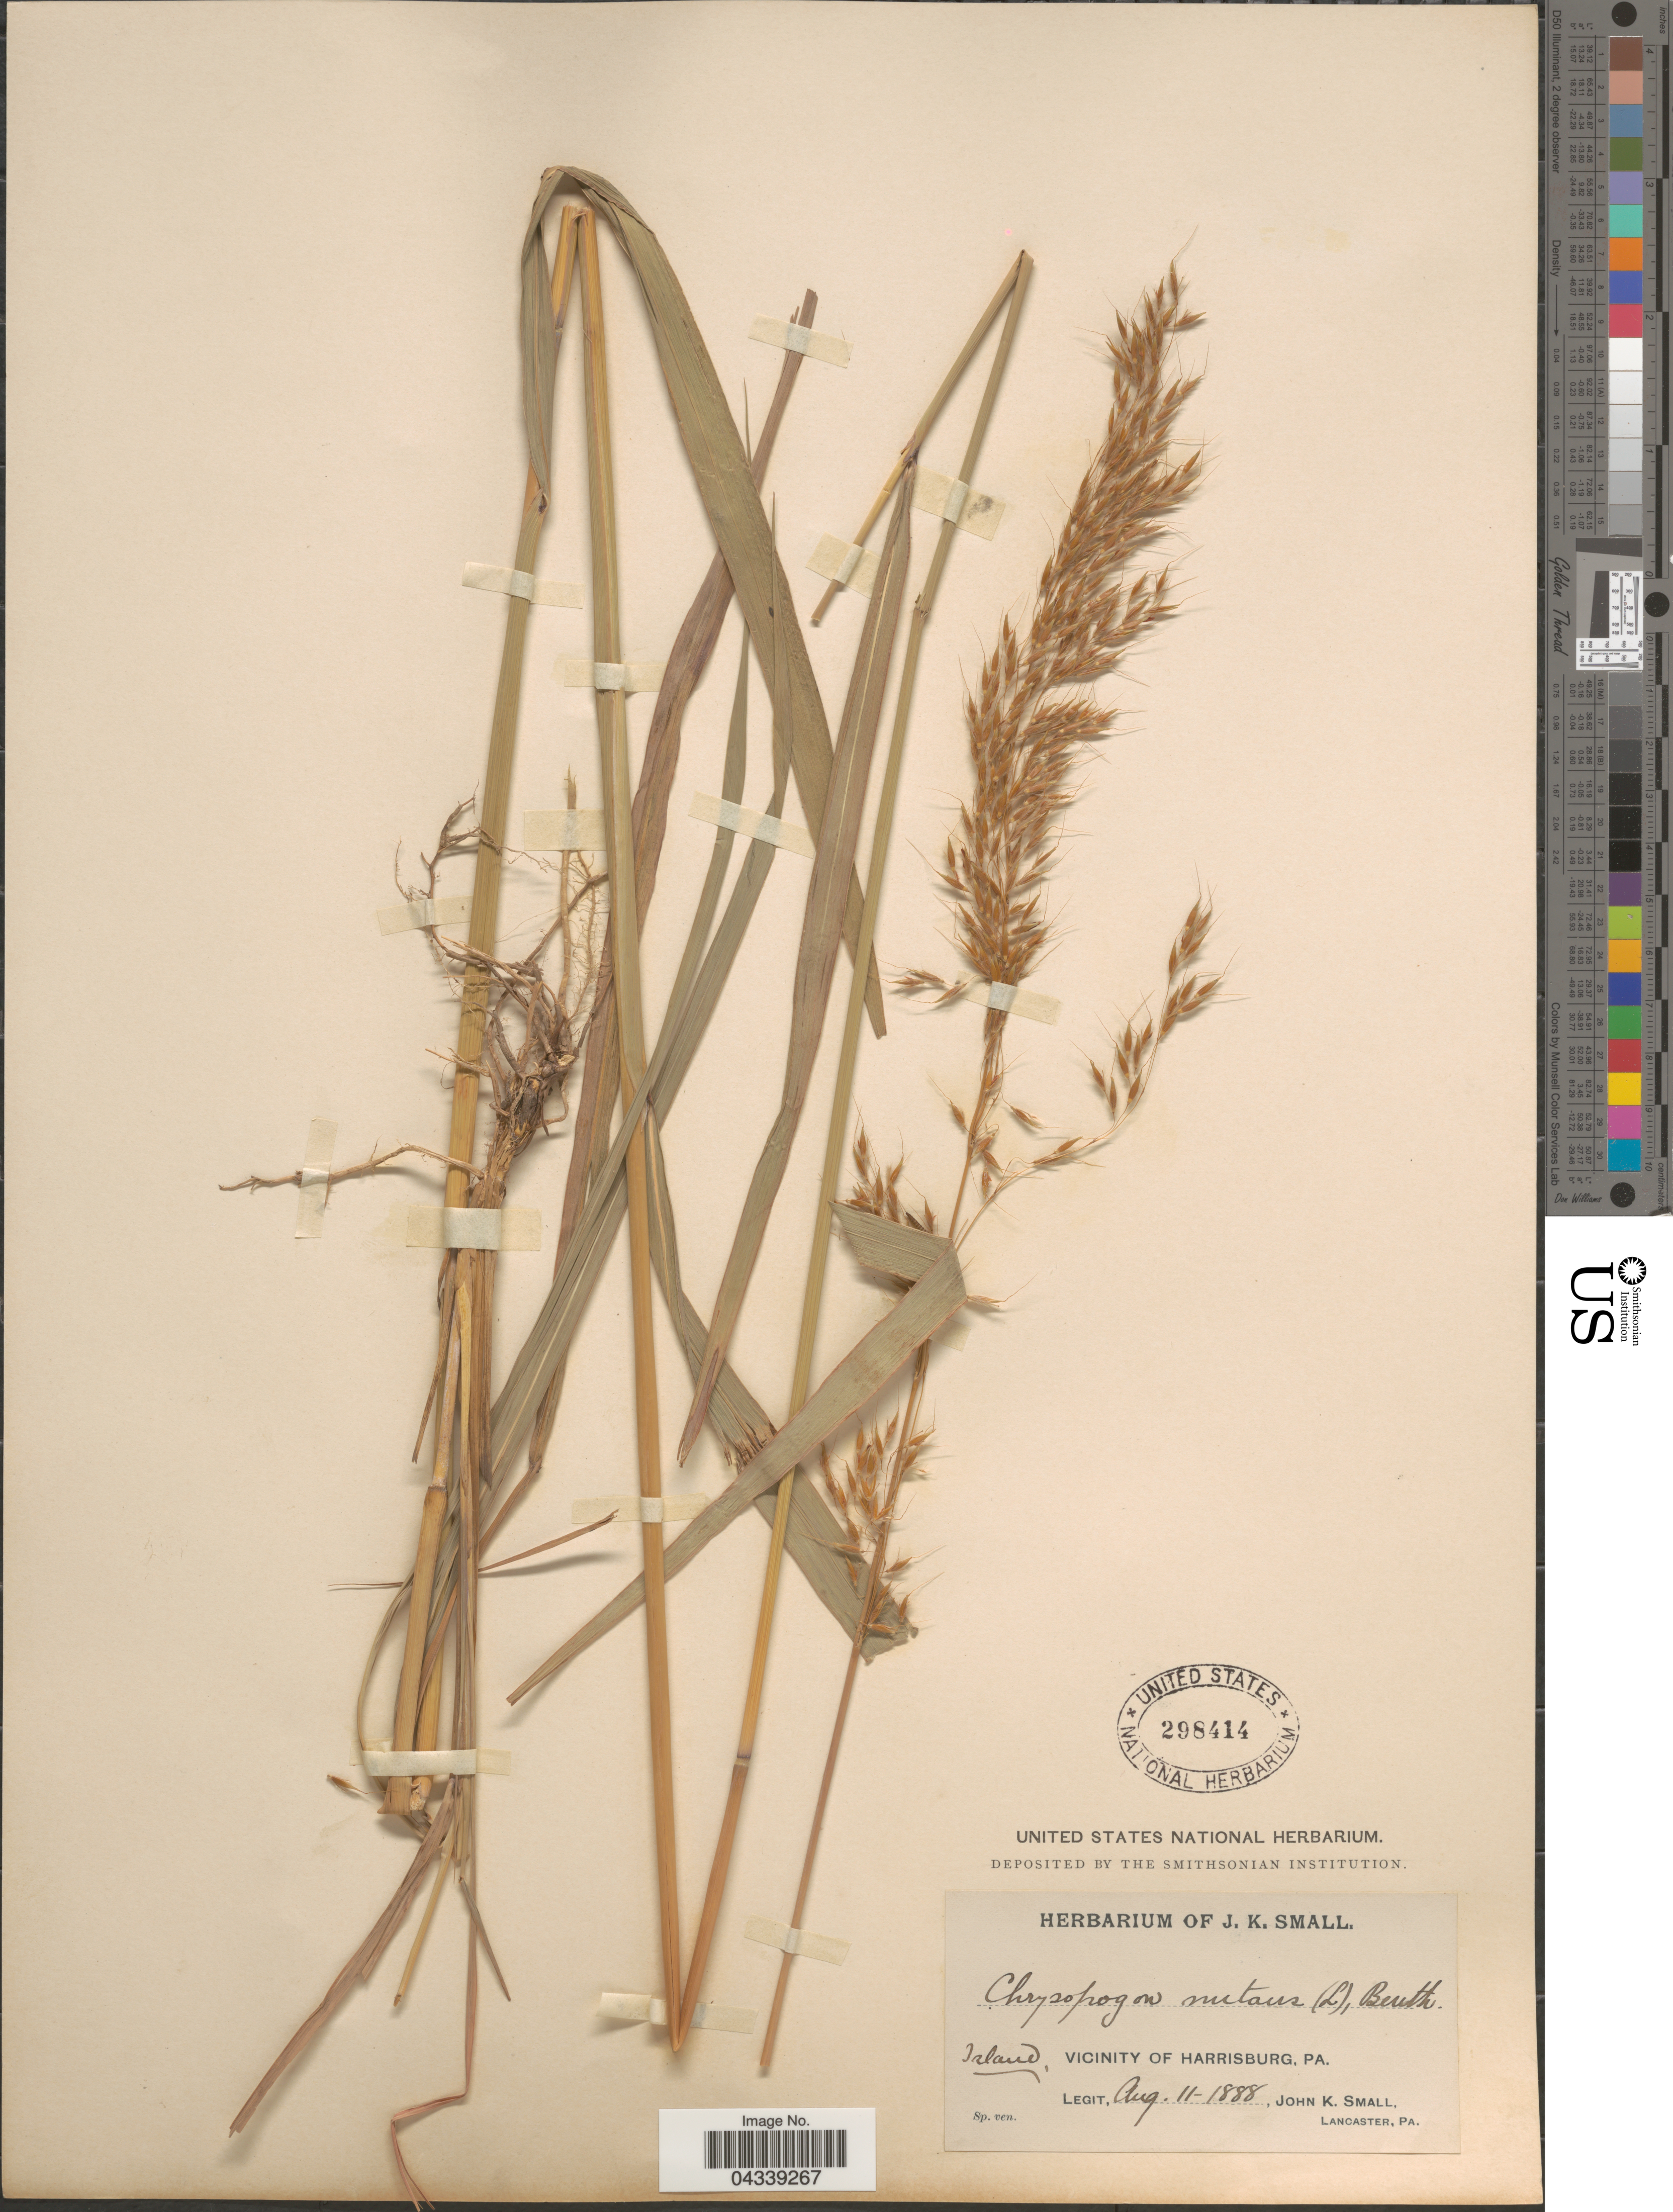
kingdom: Plantae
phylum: Tracheophyta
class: Liliopsida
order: Poales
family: Poaceae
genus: Sorghastrum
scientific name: Sorghastrum nutans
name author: (L.) Nash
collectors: J. K. Small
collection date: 1888-08-11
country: United States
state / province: Pennsylvania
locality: Island, vicinity of Harrisburg.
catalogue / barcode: US 298414